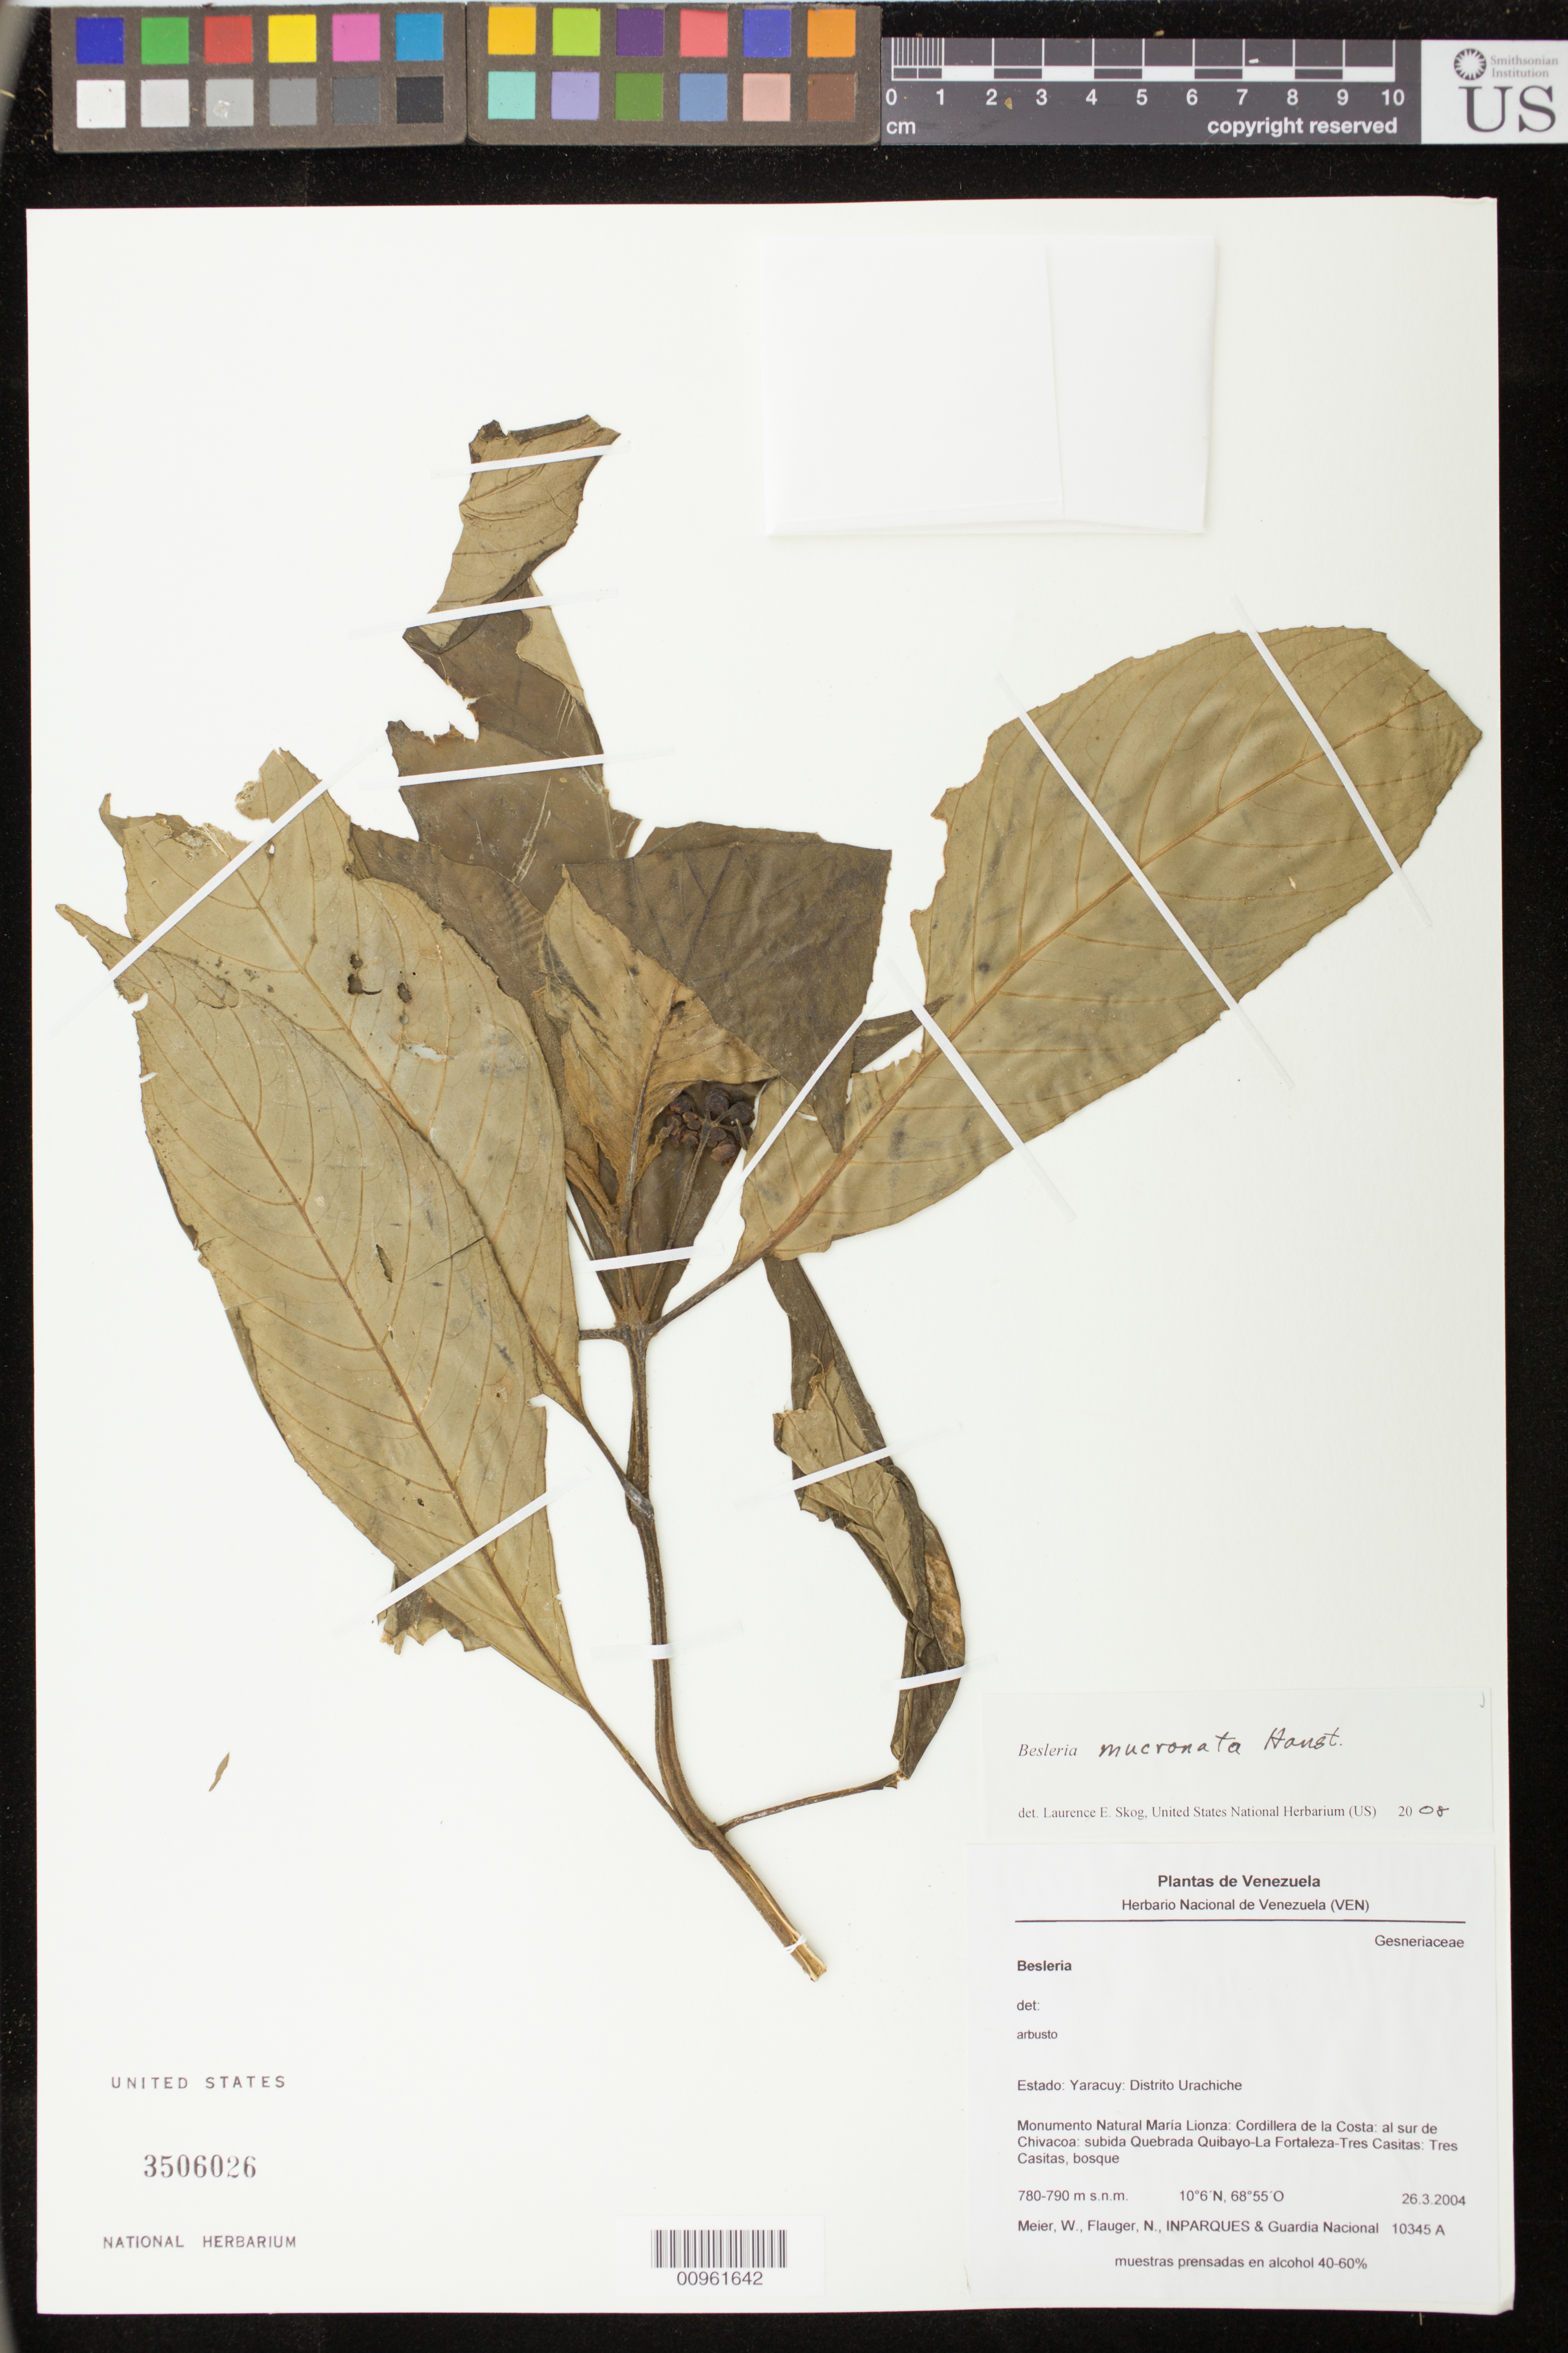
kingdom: Plantae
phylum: Tracheophyta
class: Magnoliopsida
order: Lamiales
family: Gesneriaceae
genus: Besleria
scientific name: Besleria mucronata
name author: Hanst.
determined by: Skog, Laurence E.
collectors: W. Meier & et al.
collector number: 10345 A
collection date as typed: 26 Mar 2004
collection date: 2004-03-26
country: Venezuela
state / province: Yaracuy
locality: Estado: Yaracuy: Distrito Urachiche. Monumento Natural María Lionza: Cordilla de la Costa: al sur de Chivacoa: subida Quebrada Quibayo-La Fortaleza-Tres Casitas: Tres Casitas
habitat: Bosque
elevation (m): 780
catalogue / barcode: US 3506026